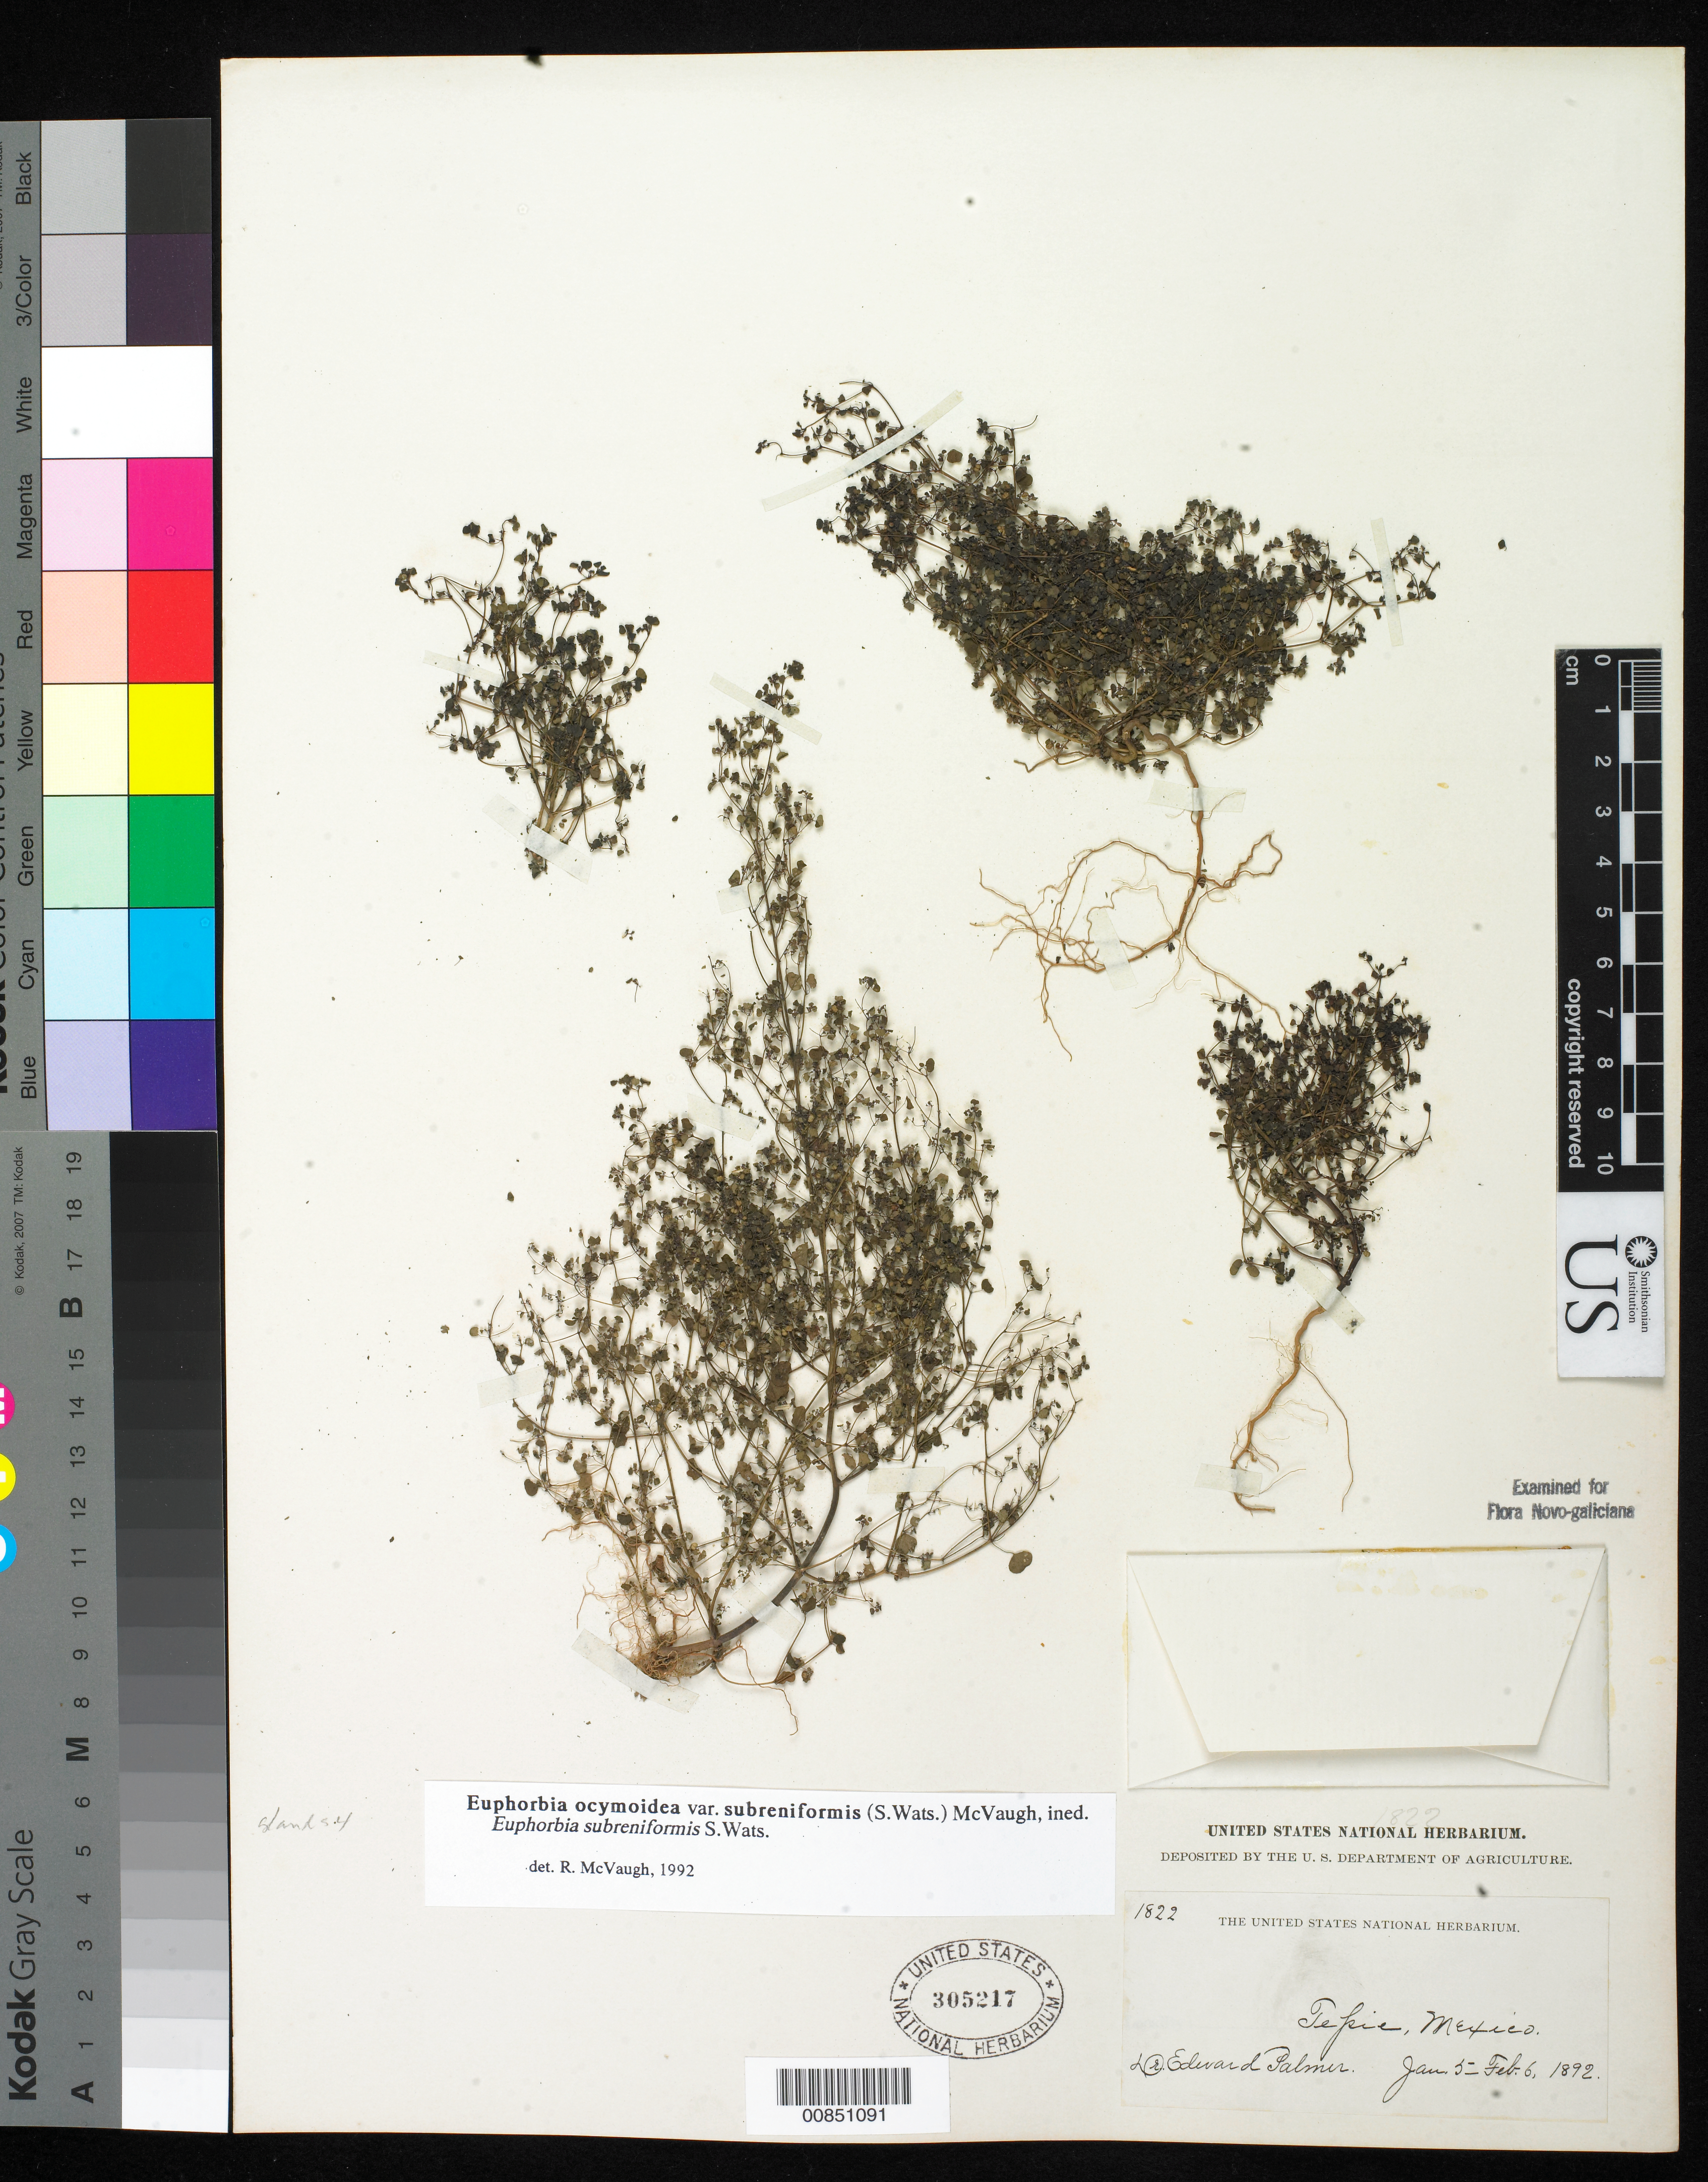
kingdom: Plantae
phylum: Tracheophyta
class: Magnoliopsida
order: Malpighiales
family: Euphorbiaceae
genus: Euphorbia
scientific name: Euphorbia fimbrilligera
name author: Mart.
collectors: E. Palmer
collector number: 1822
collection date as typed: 05 Jan 1892 to 06 Feb 1892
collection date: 1892-01-05/1892-02-06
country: Mexico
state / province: Nayarit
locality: Tepic, Nayarit.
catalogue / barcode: US 305217